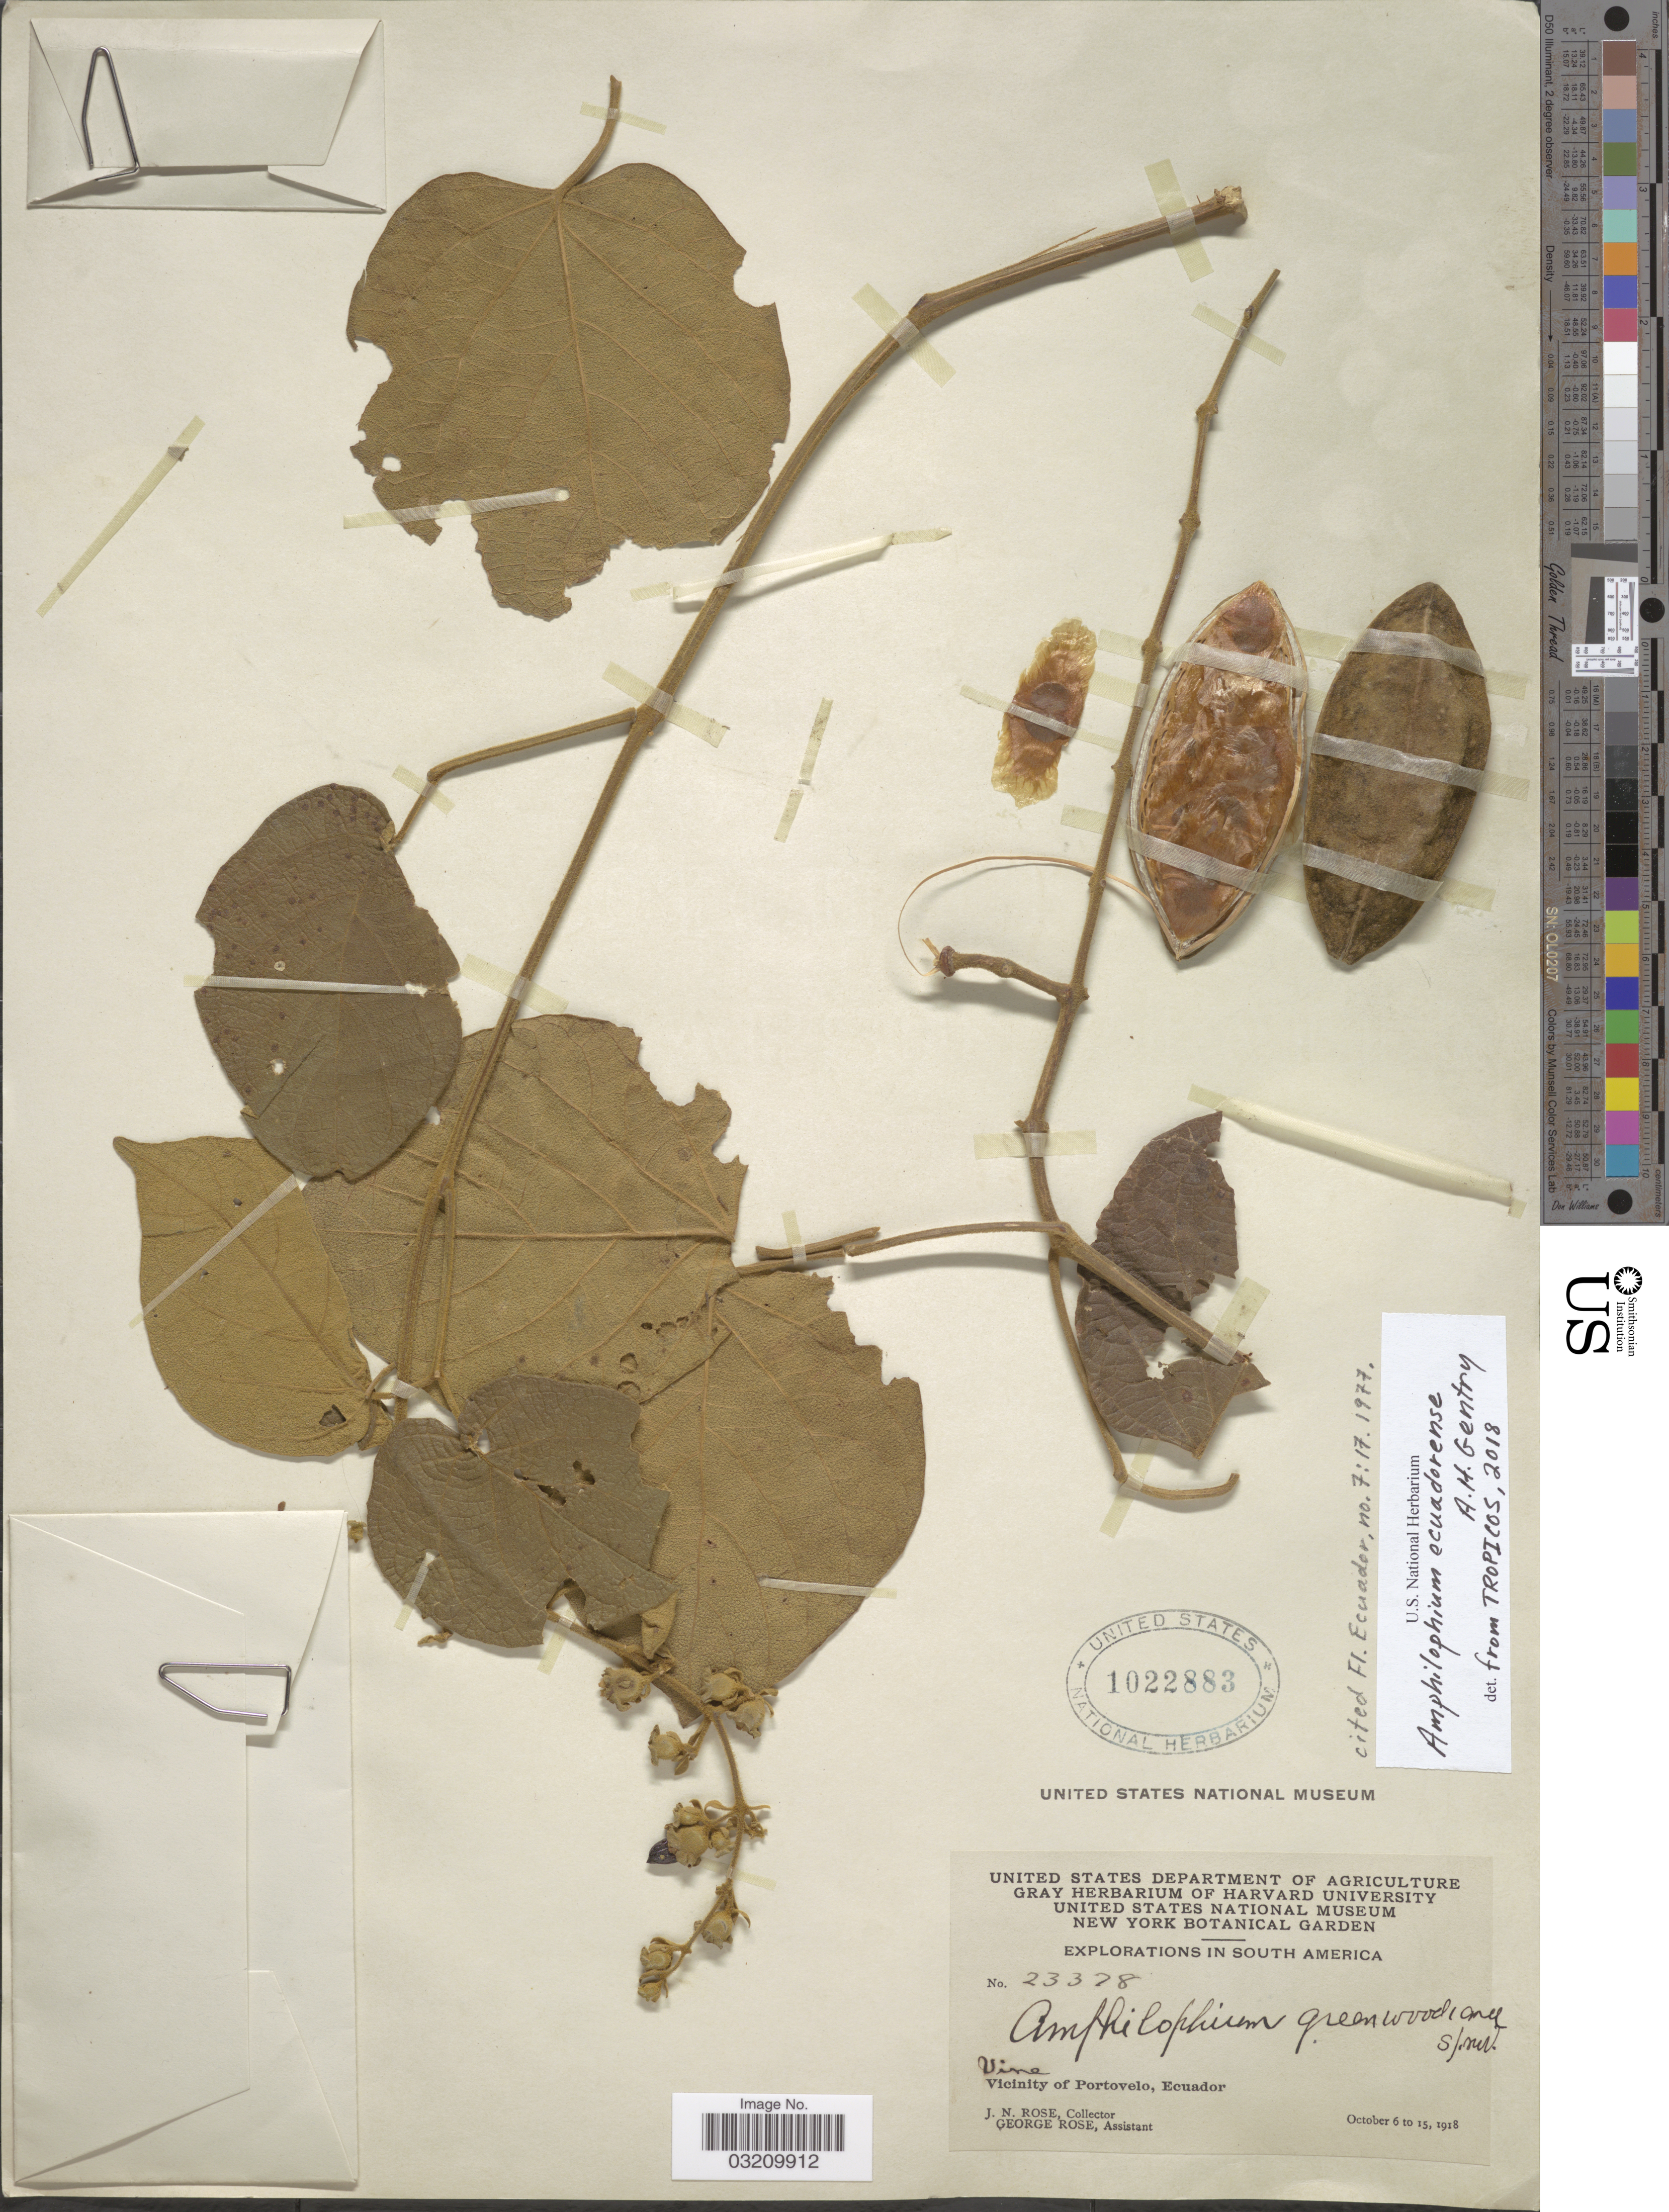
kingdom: Plantae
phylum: Tracheophyta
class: Magnoliopsida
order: Lamiales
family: Bignoniaceae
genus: Amphilophium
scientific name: Amphilophium ecuadorense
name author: A.H. Gentry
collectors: J. N. Rose & G. Rose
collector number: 23378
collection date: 1918-10-06/1918-10-15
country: Ecuador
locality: Vicinity of Portovelo.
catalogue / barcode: US 1022883